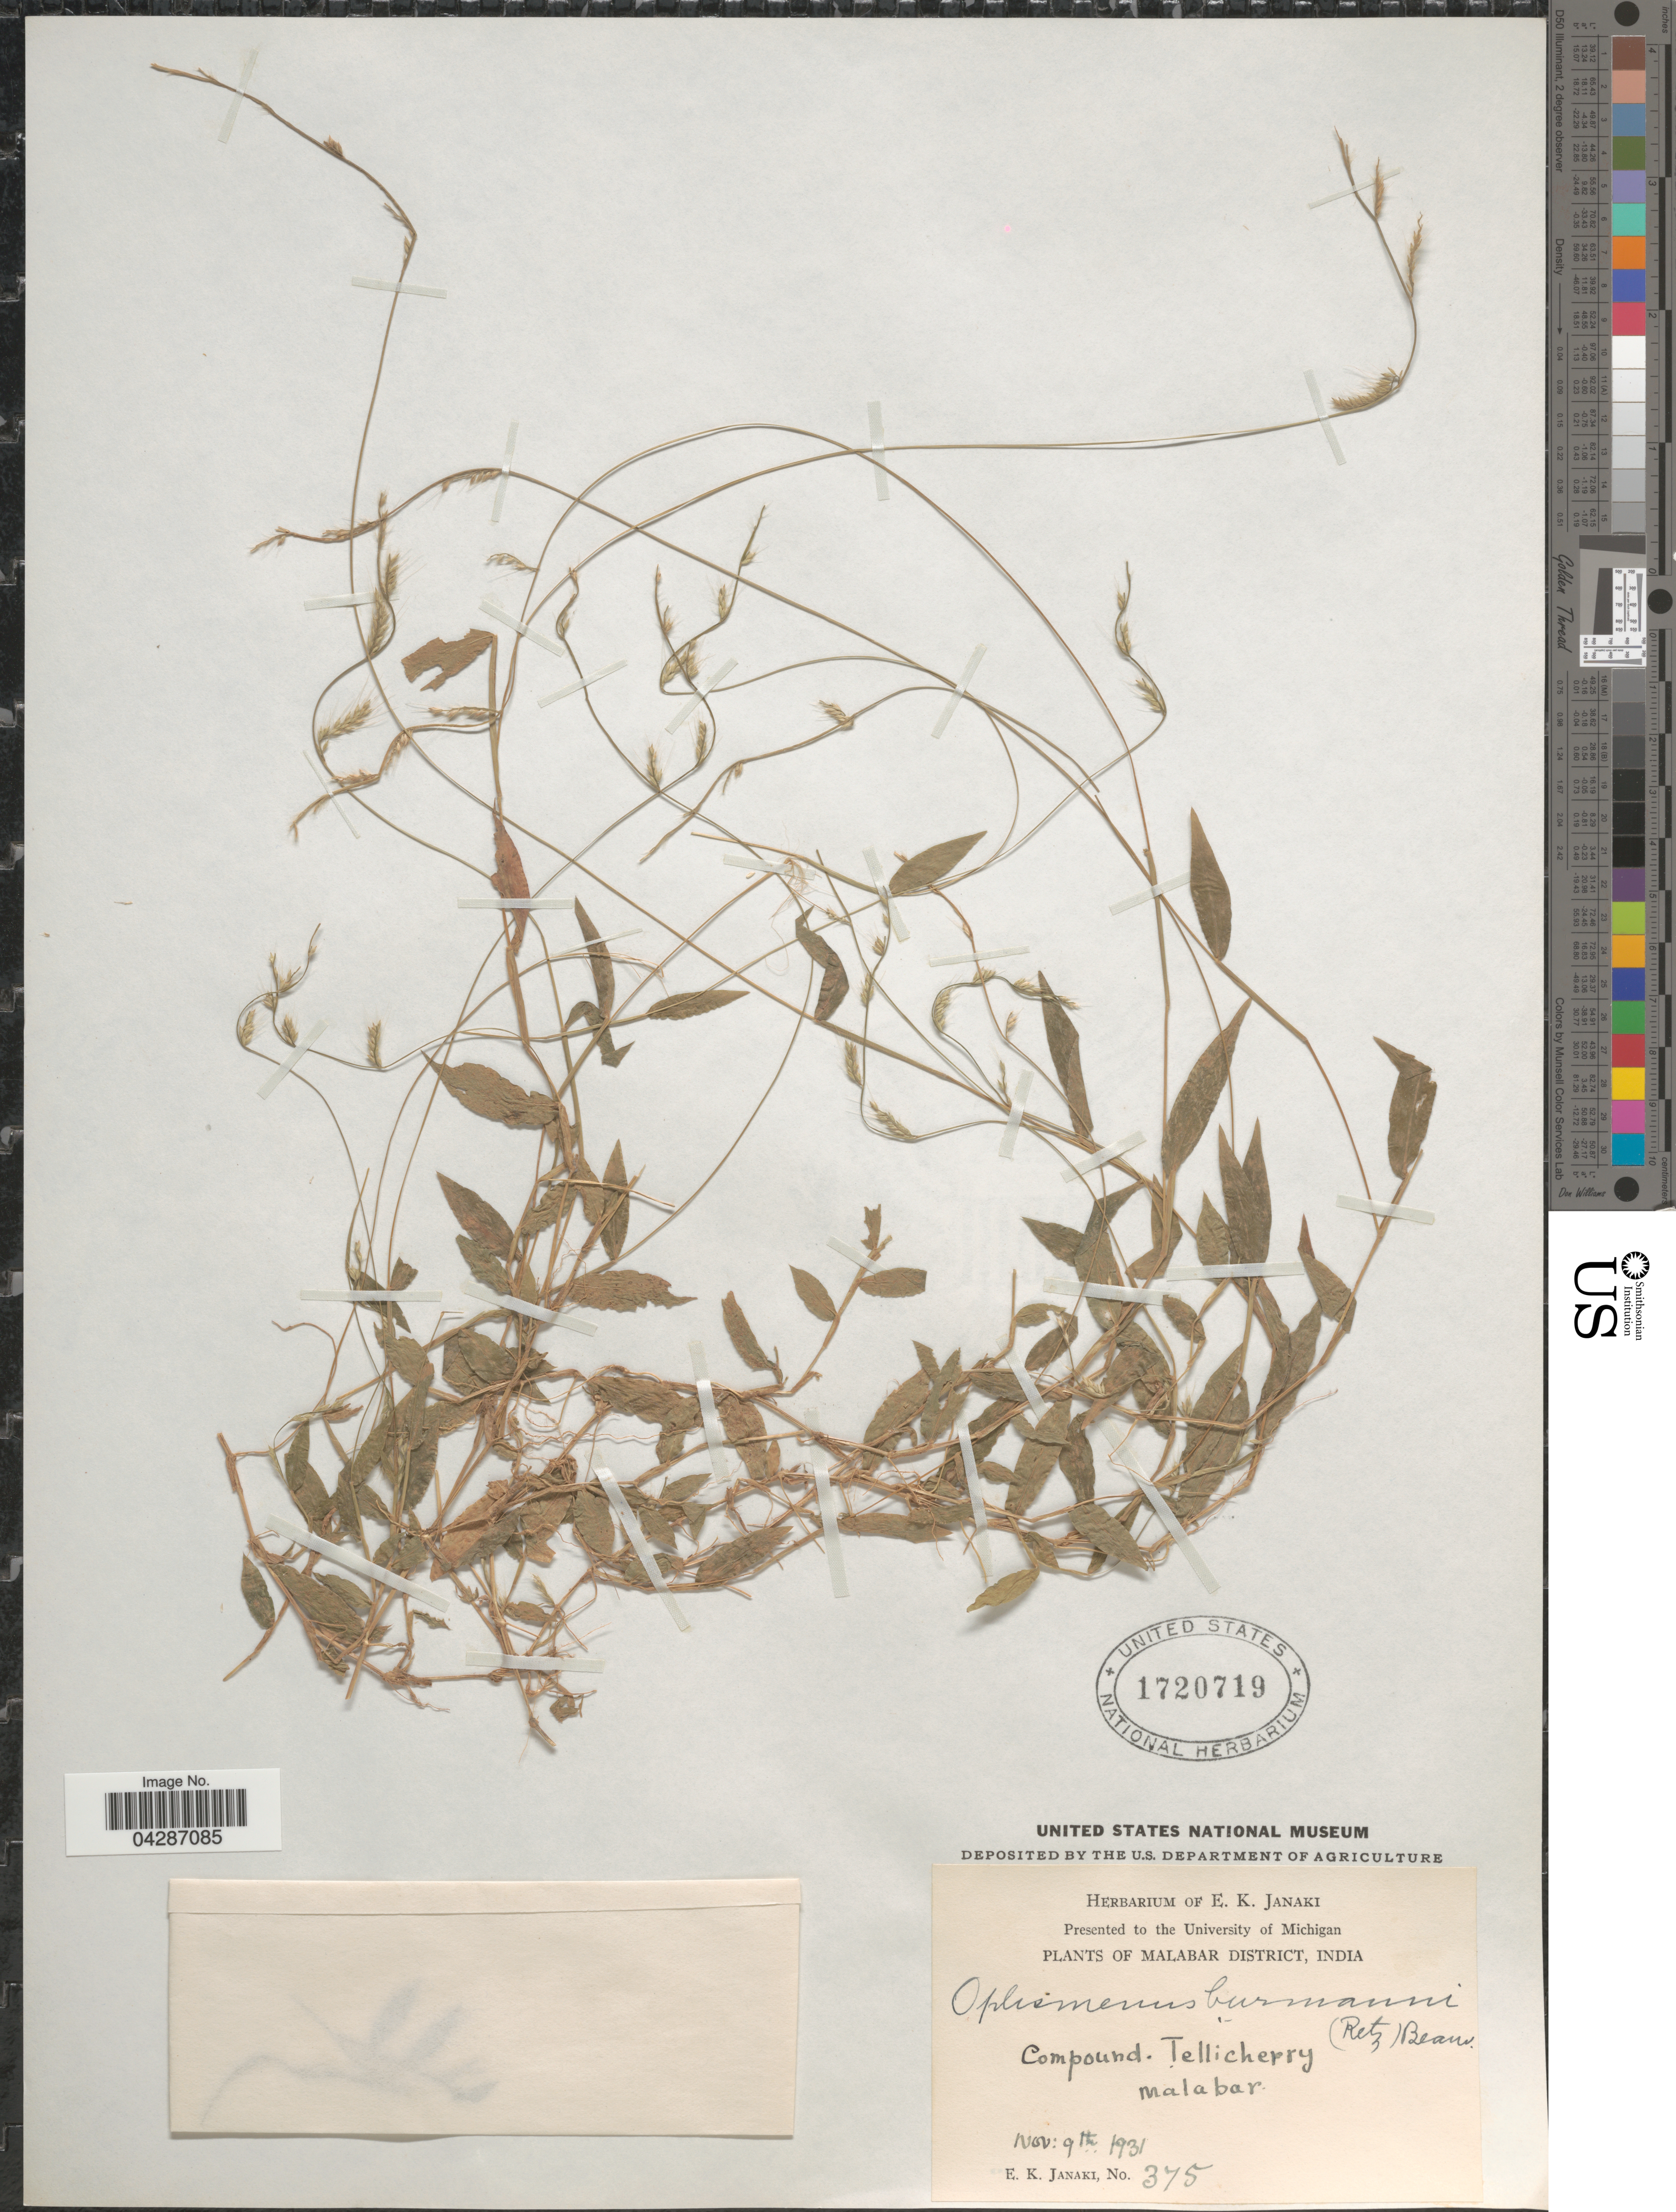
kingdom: Plantae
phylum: Tracheophyta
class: Liliopsida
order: Poales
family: Poaceae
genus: Oplismenus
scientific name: Oplismenus burmannii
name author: (Retz.) P. Beauv.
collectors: E. Janaki Ammal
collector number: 375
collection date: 1931-11-09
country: India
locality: Malabar District. Compound. Tellicherry. Malabar.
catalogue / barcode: US 1720719